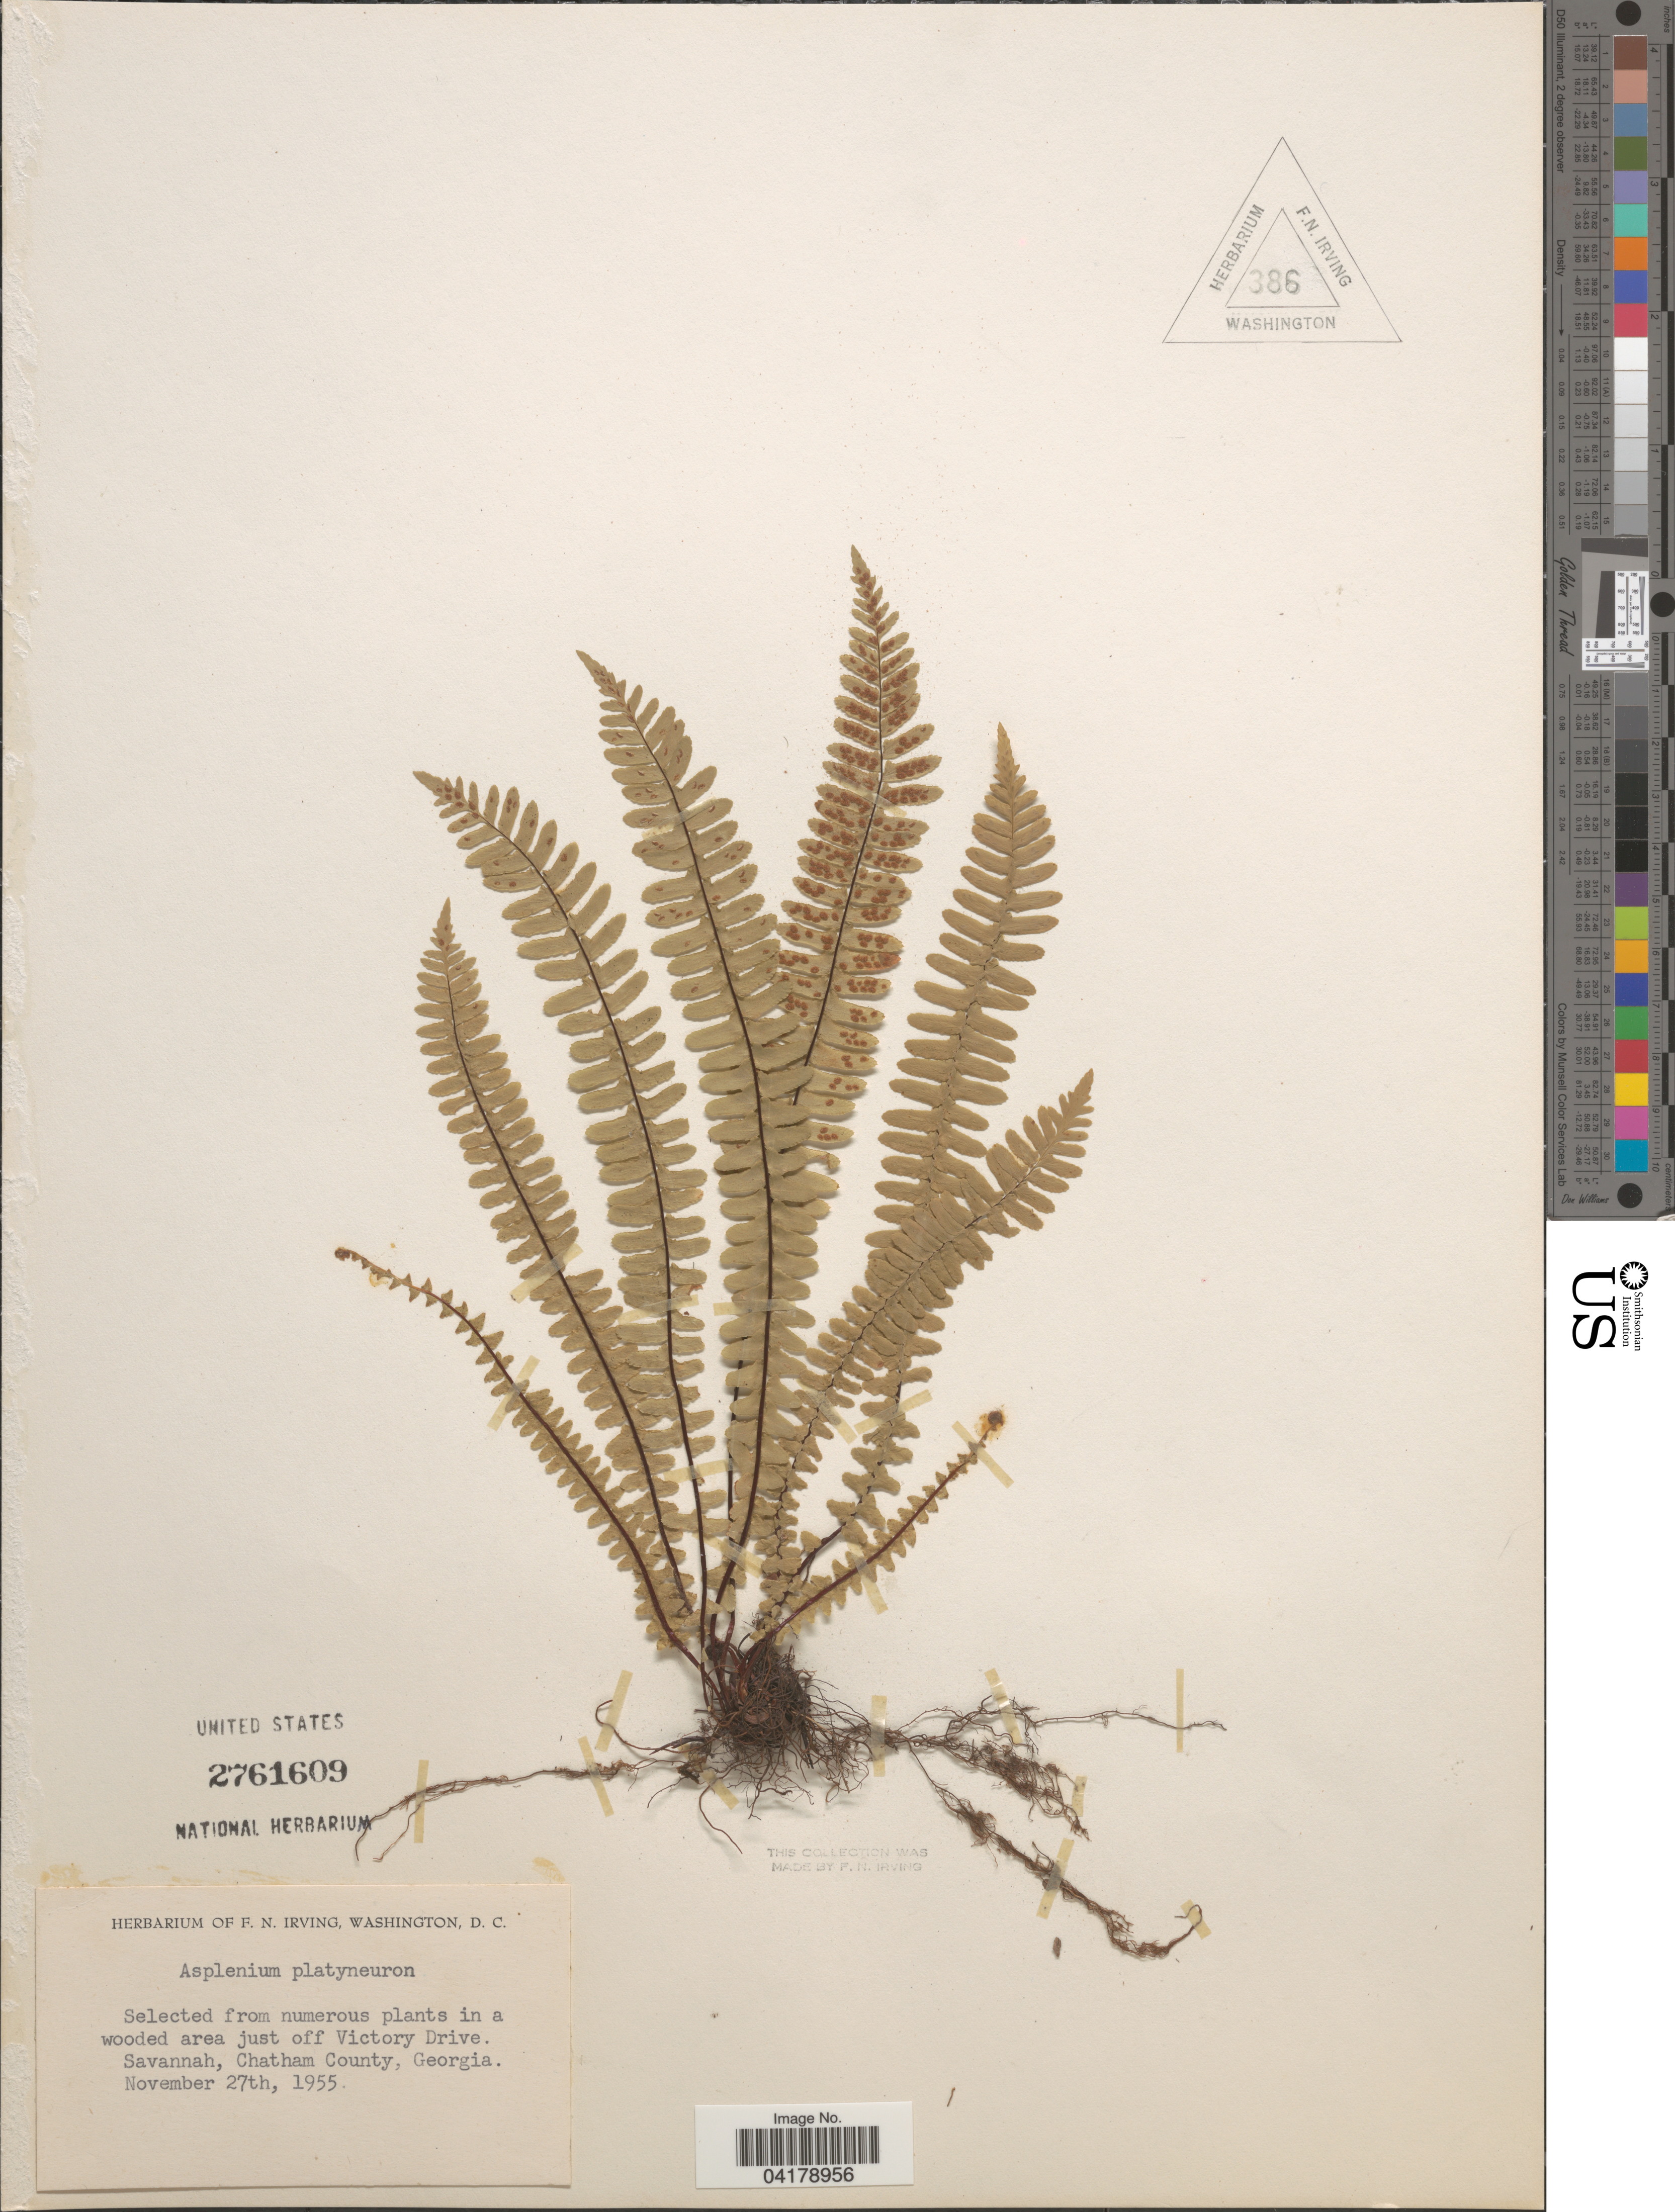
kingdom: Plantae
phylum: Tracheophyta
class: Polypodiopsida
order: Polypodiales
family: Aspleniaceae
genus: Asplenium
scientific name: Asplenium platyneuron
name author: (L.) Britton, Stearns & Poggenb.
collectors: ex herb. F.N. Irving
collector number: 386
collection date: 1955-11-27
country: United States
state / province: Georgia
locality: Selected from numerous plants in a wooded area just off Victory Drive. Savannah, Chatham County.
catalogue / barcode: US 2761609